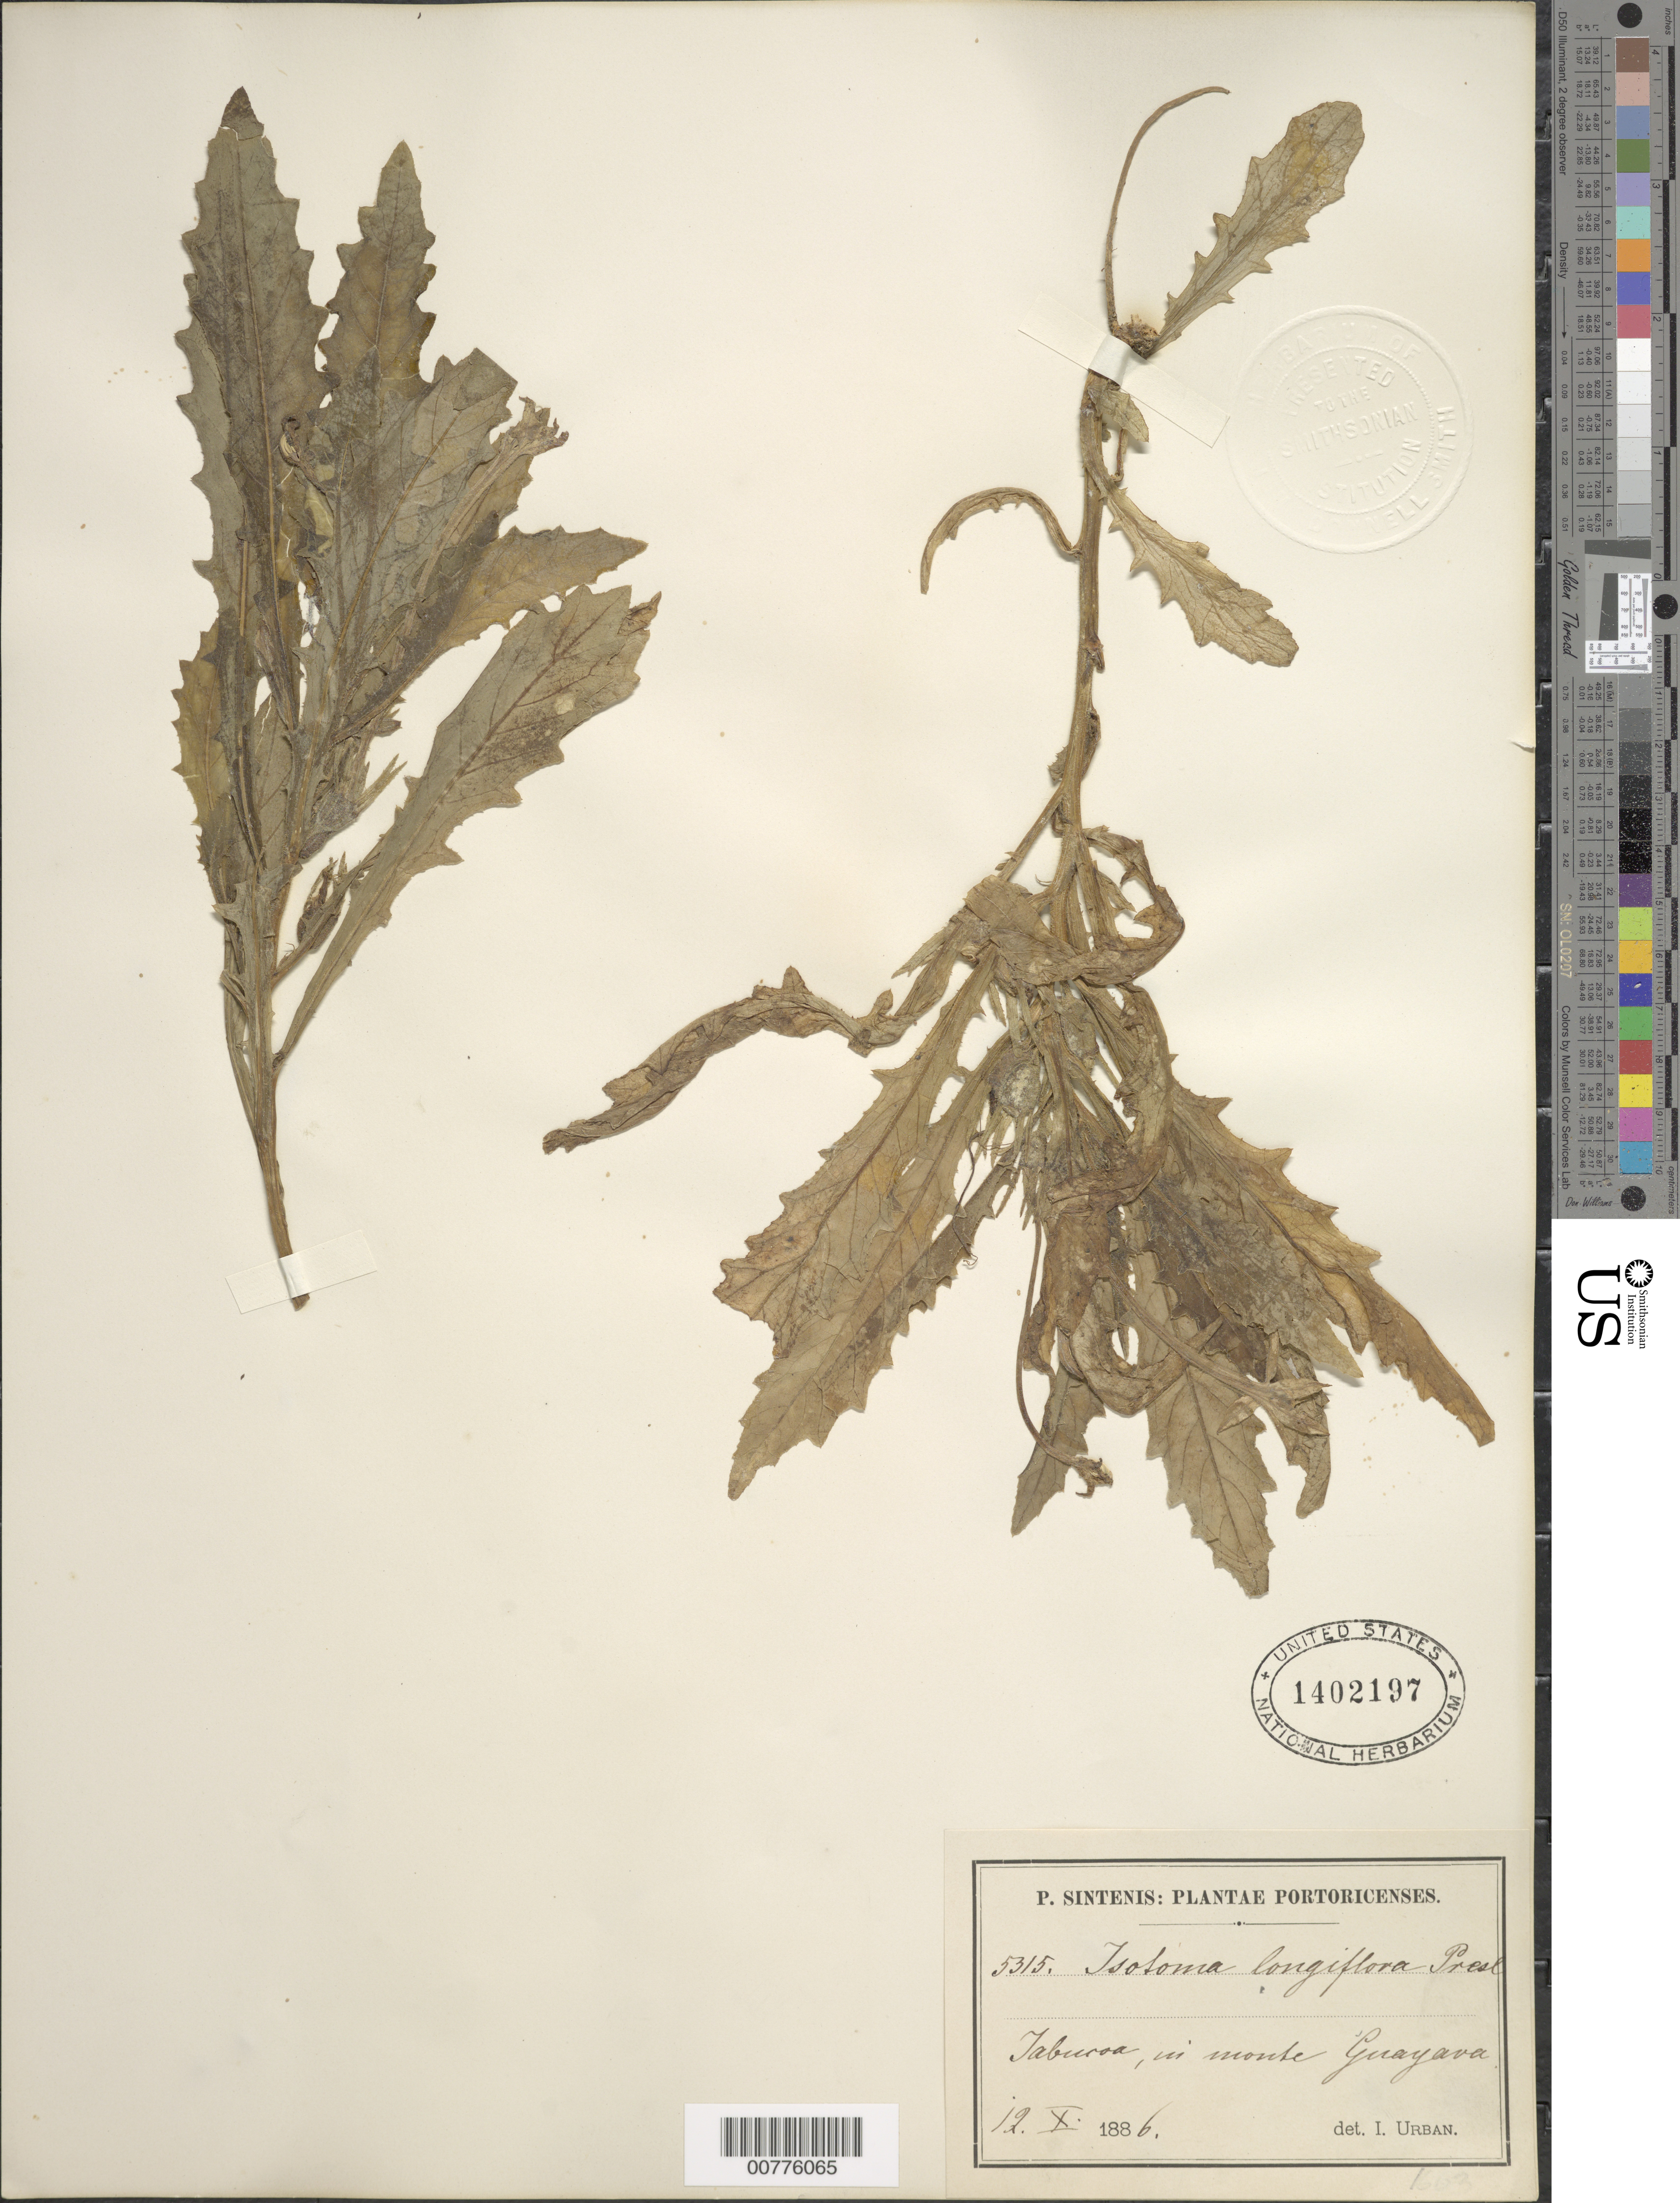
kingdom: Plantae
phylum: Tracheophyta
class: Magnoliopsida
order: Asterales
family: Campanulaceae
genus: Isotoma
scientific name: Isotoma longiflora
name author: (L.) C. Presl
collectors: P. Sintenis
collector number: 5315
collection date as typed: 12 Oct 1886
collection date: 1886-10-12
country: Puerto Rico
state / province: Yabucoa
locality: Yabucoa, in monte Guayava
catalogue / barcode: US 1402197